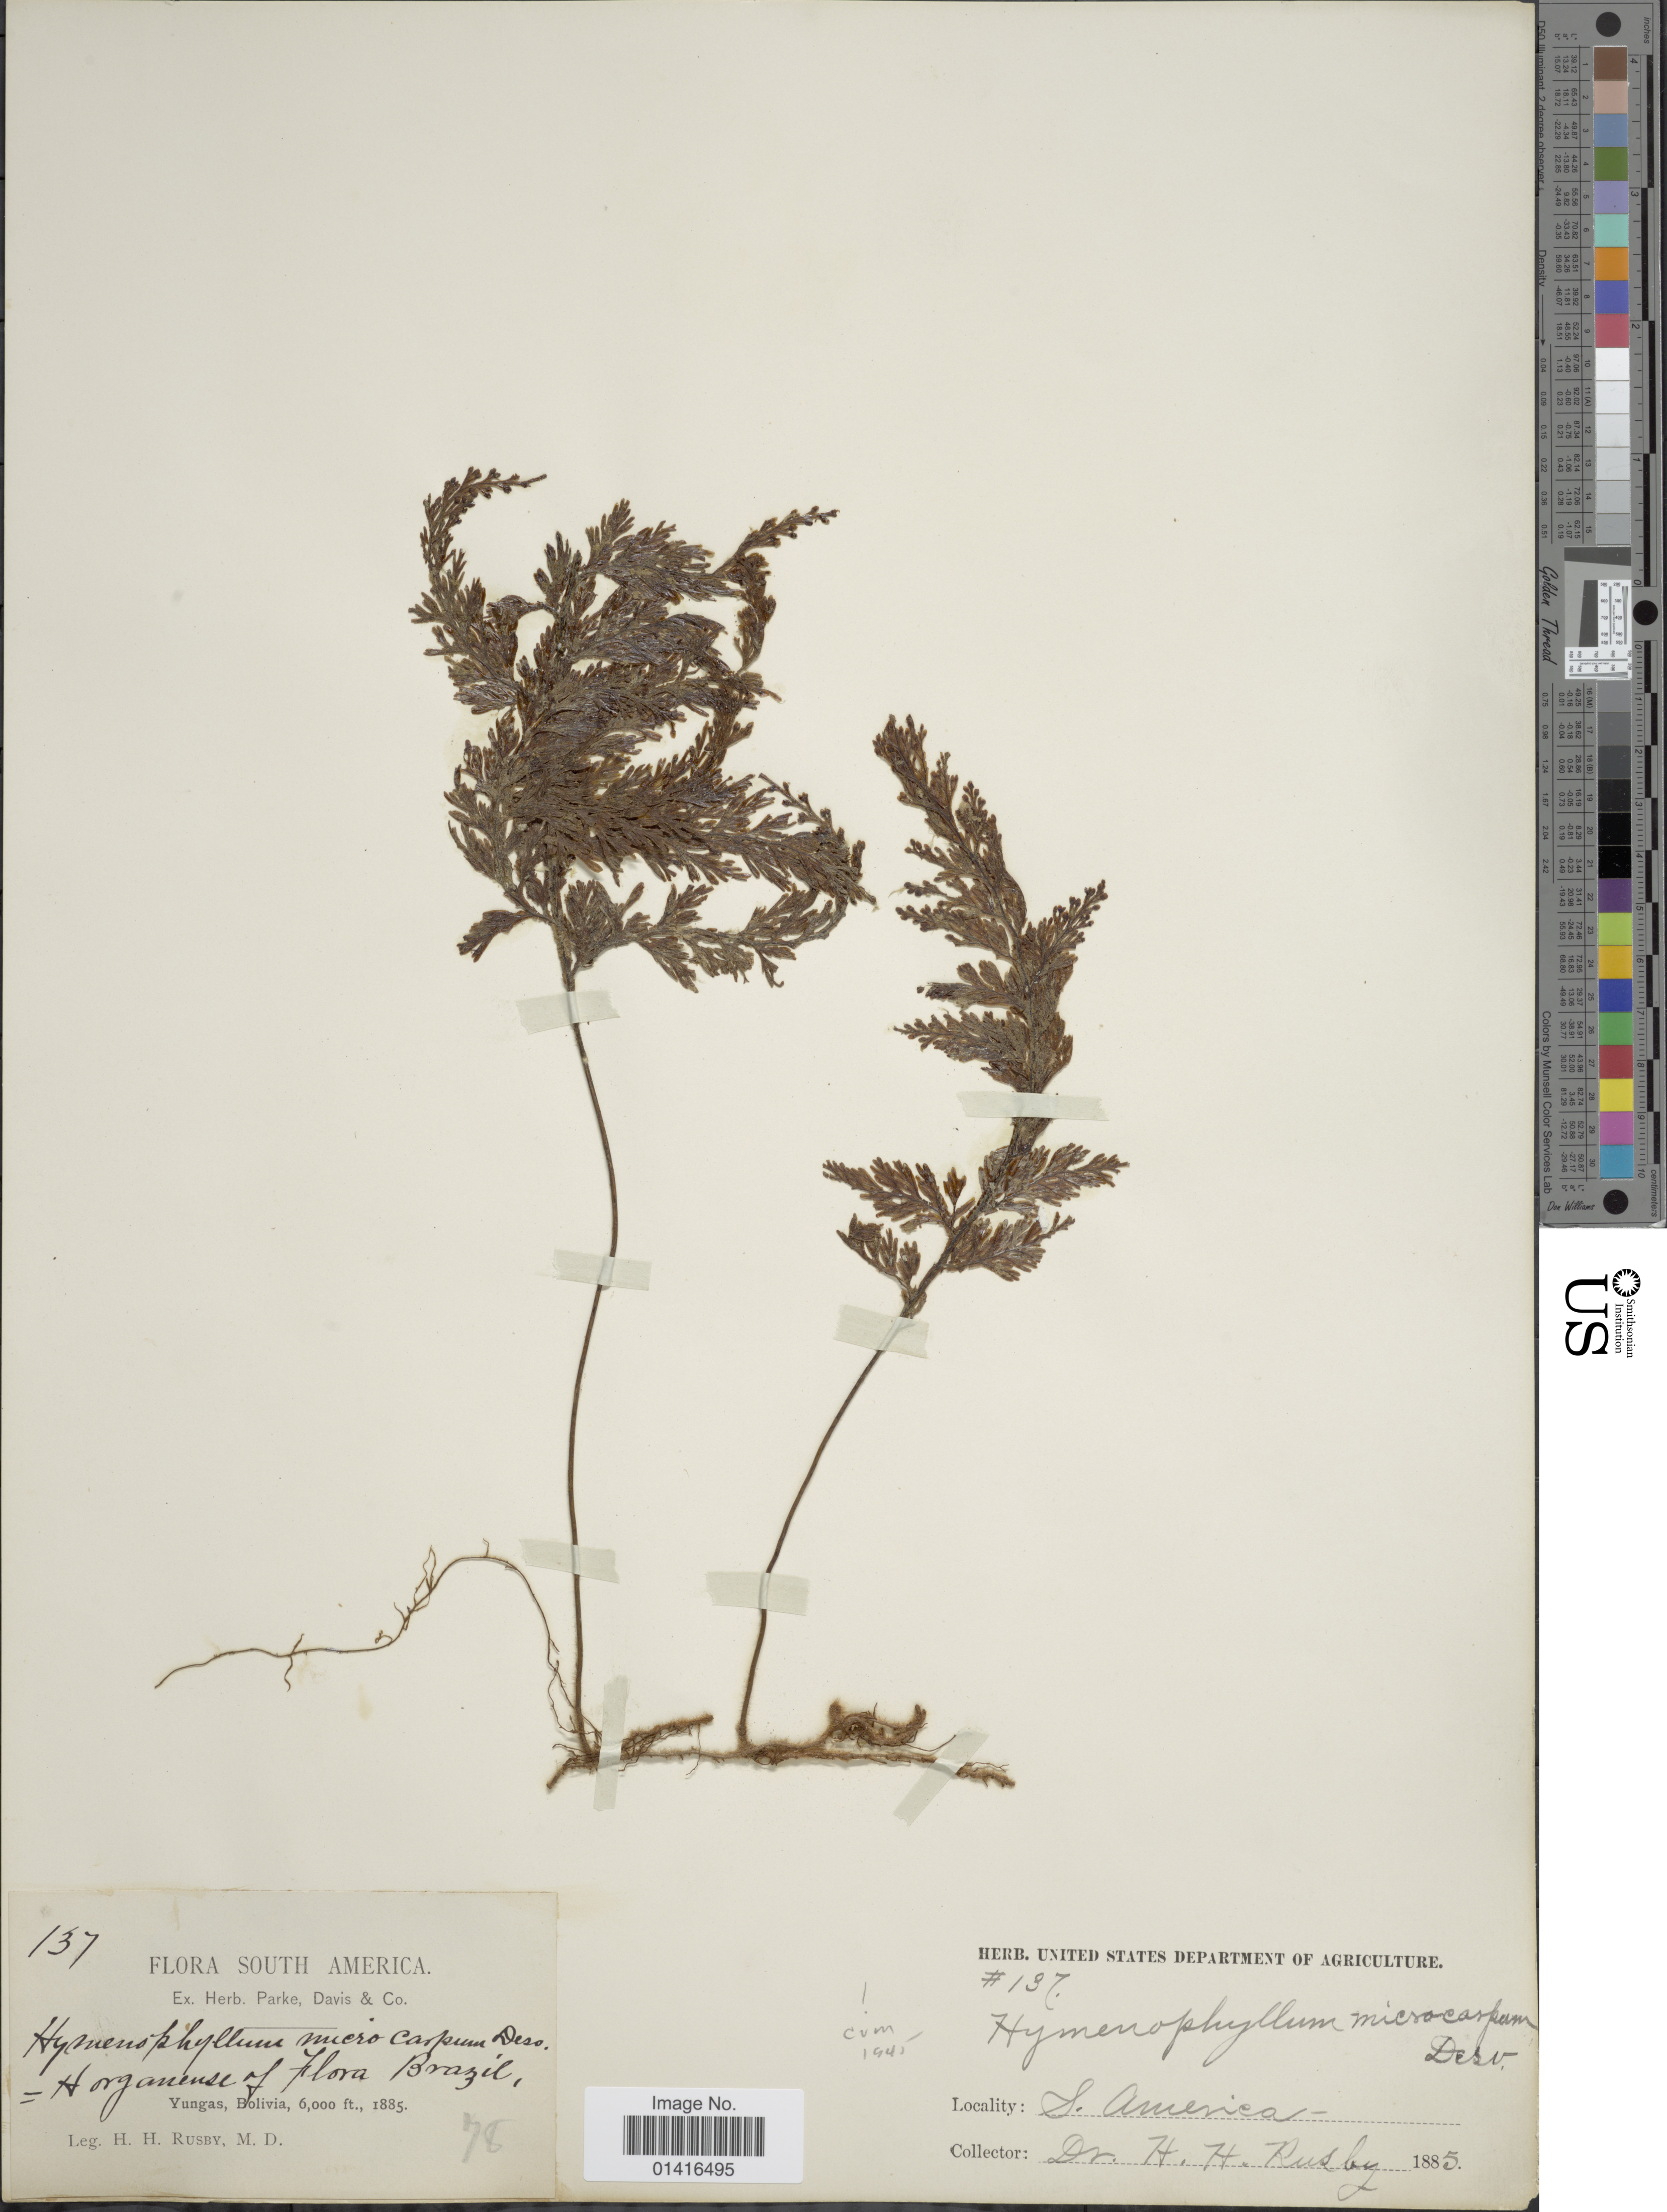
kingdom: Plantae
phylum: Tracheophyta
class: Polypodiopsida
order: Hymenophyllales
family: Hymenophyllaceae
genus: Hymenophyllum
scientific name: Hymenophyllum microcarpum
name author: (Desv.) Lellinger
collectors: H. H. Rusby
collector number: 137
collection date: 1885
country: Bolivia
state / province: La Paz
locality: Yungas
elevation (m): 1829